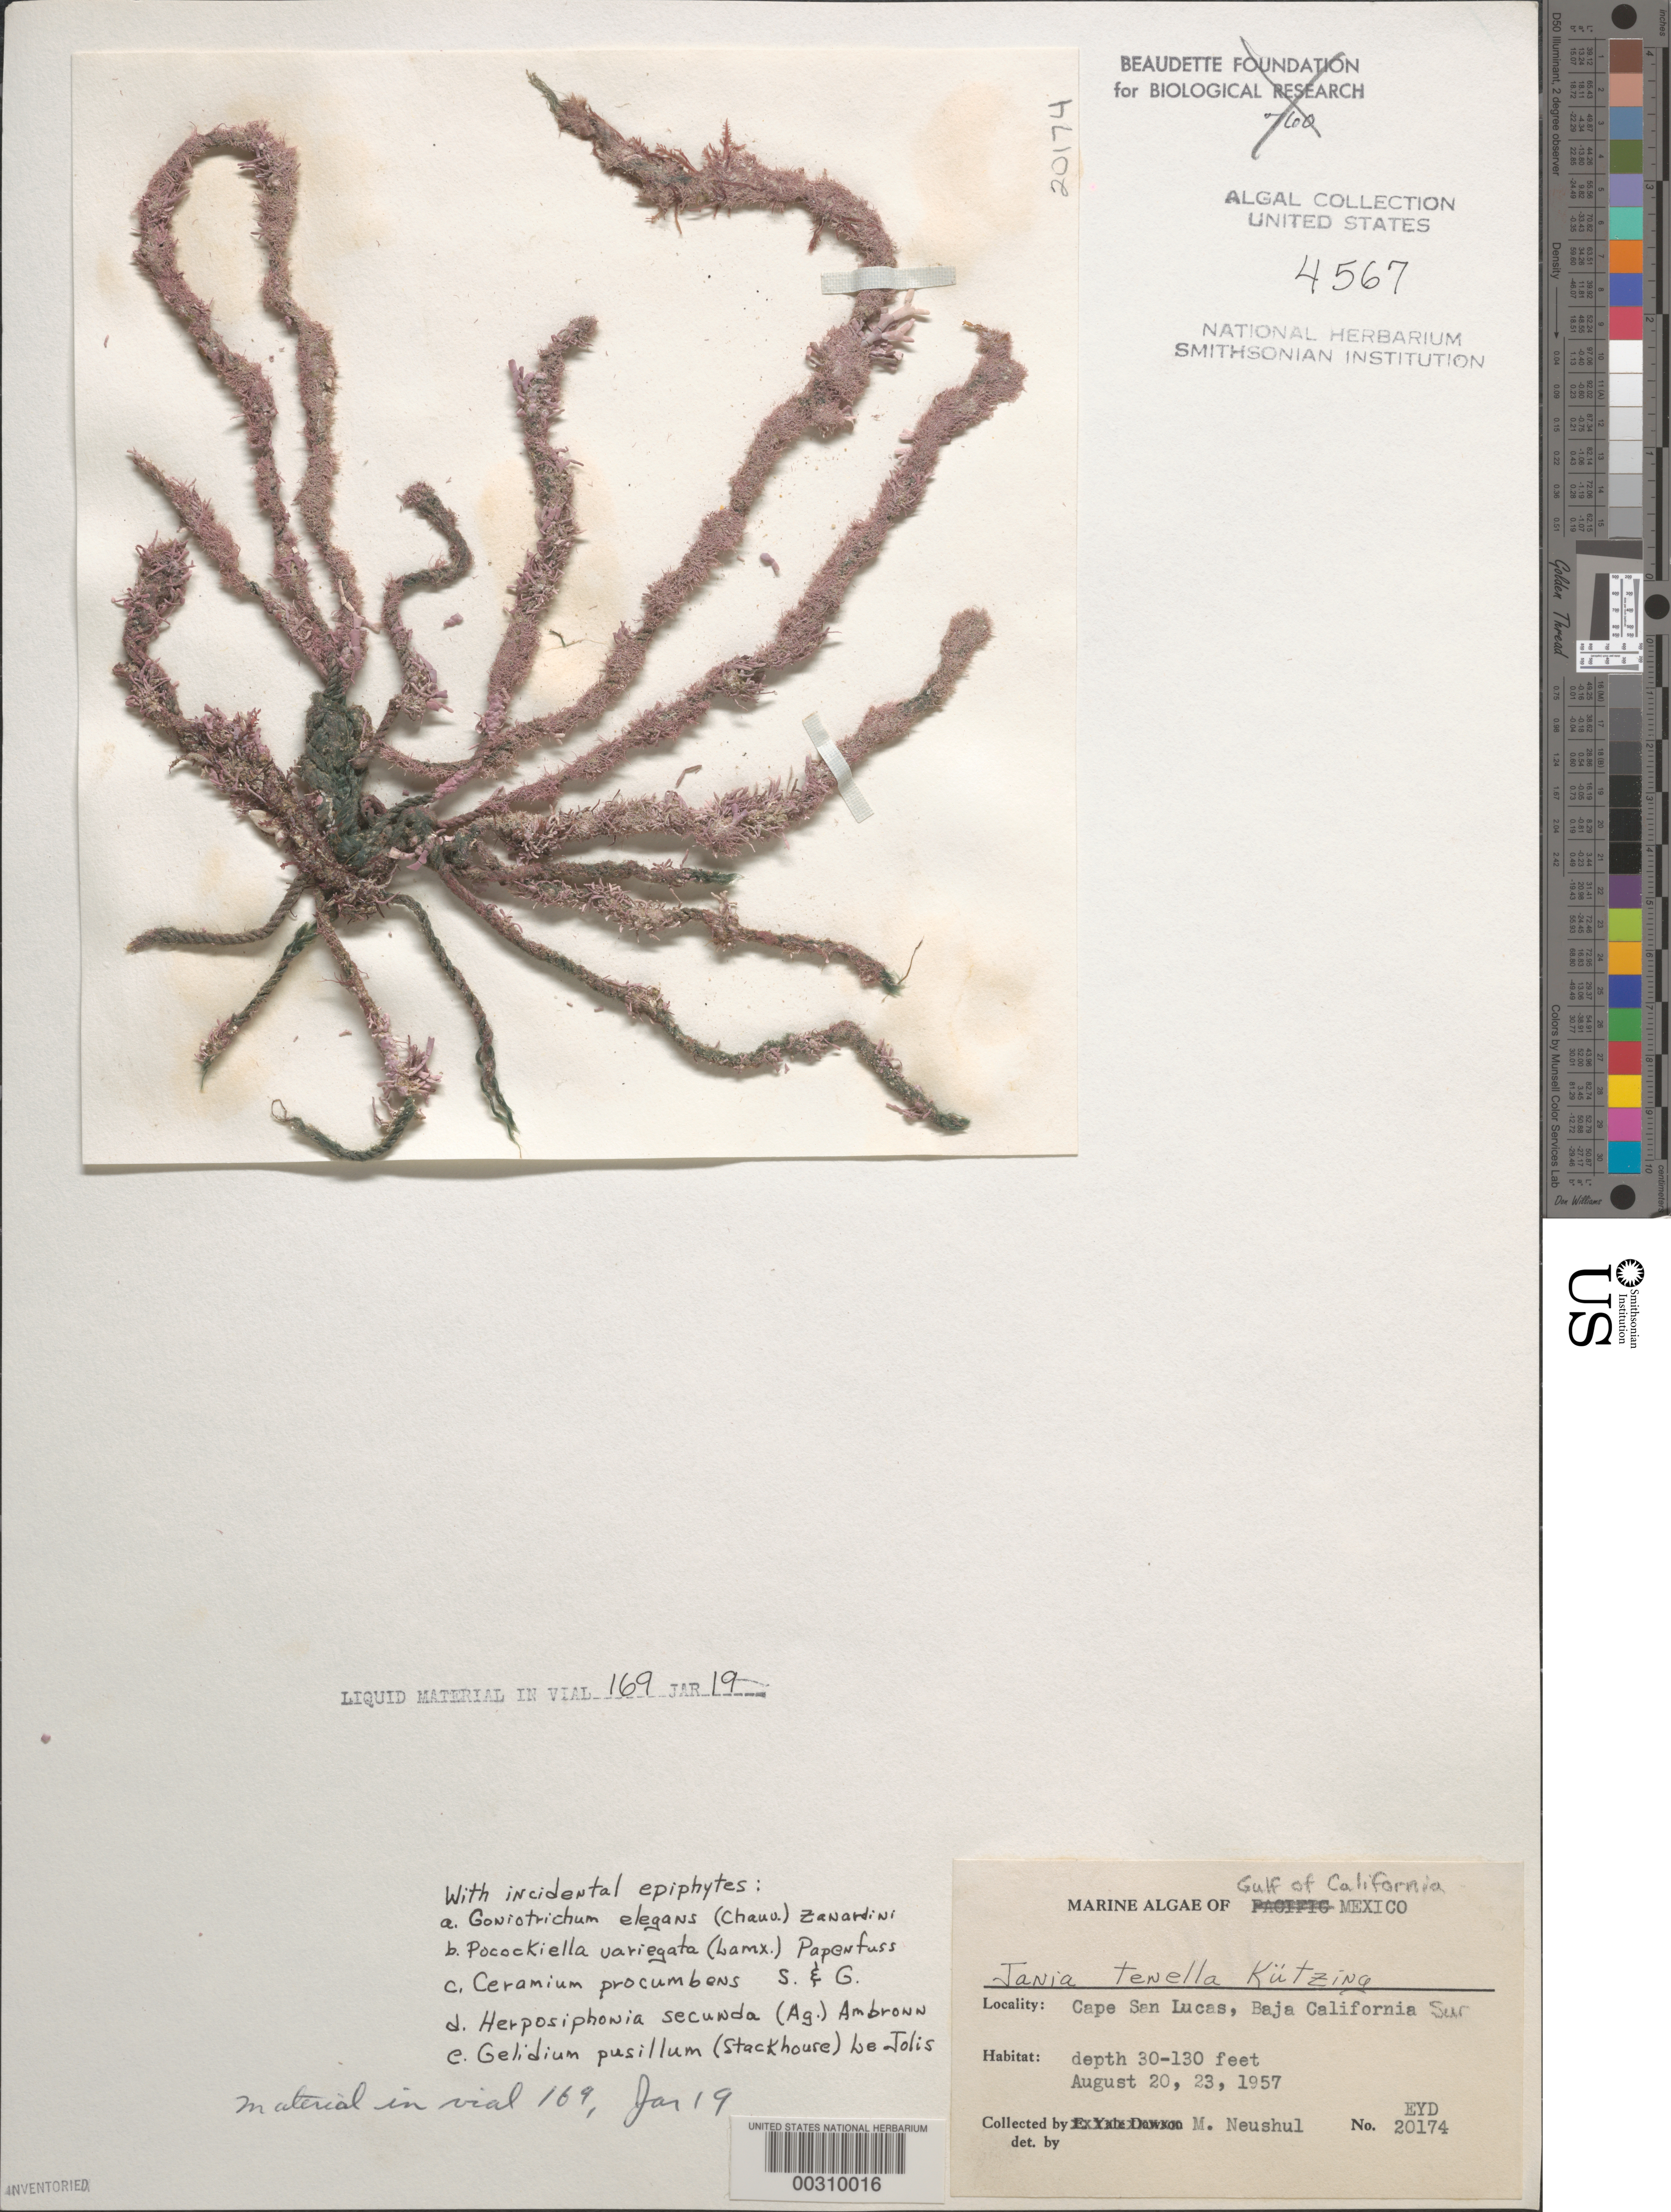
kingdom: Plantae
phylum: Rhodophyta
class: Florideophyceae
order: Corallinales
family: Corallinaceae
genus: Jania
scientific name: Jania tenella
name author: (Kütz.) Grunow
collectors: M. Neushul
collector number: EYD 20174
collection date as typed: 20 Aug 1957 and 23 Aug 1957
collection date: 1957-08-20,1957-08-23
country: Mexico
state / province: Baja California Sur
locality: Cabo San Lucas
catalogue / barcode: US 4567